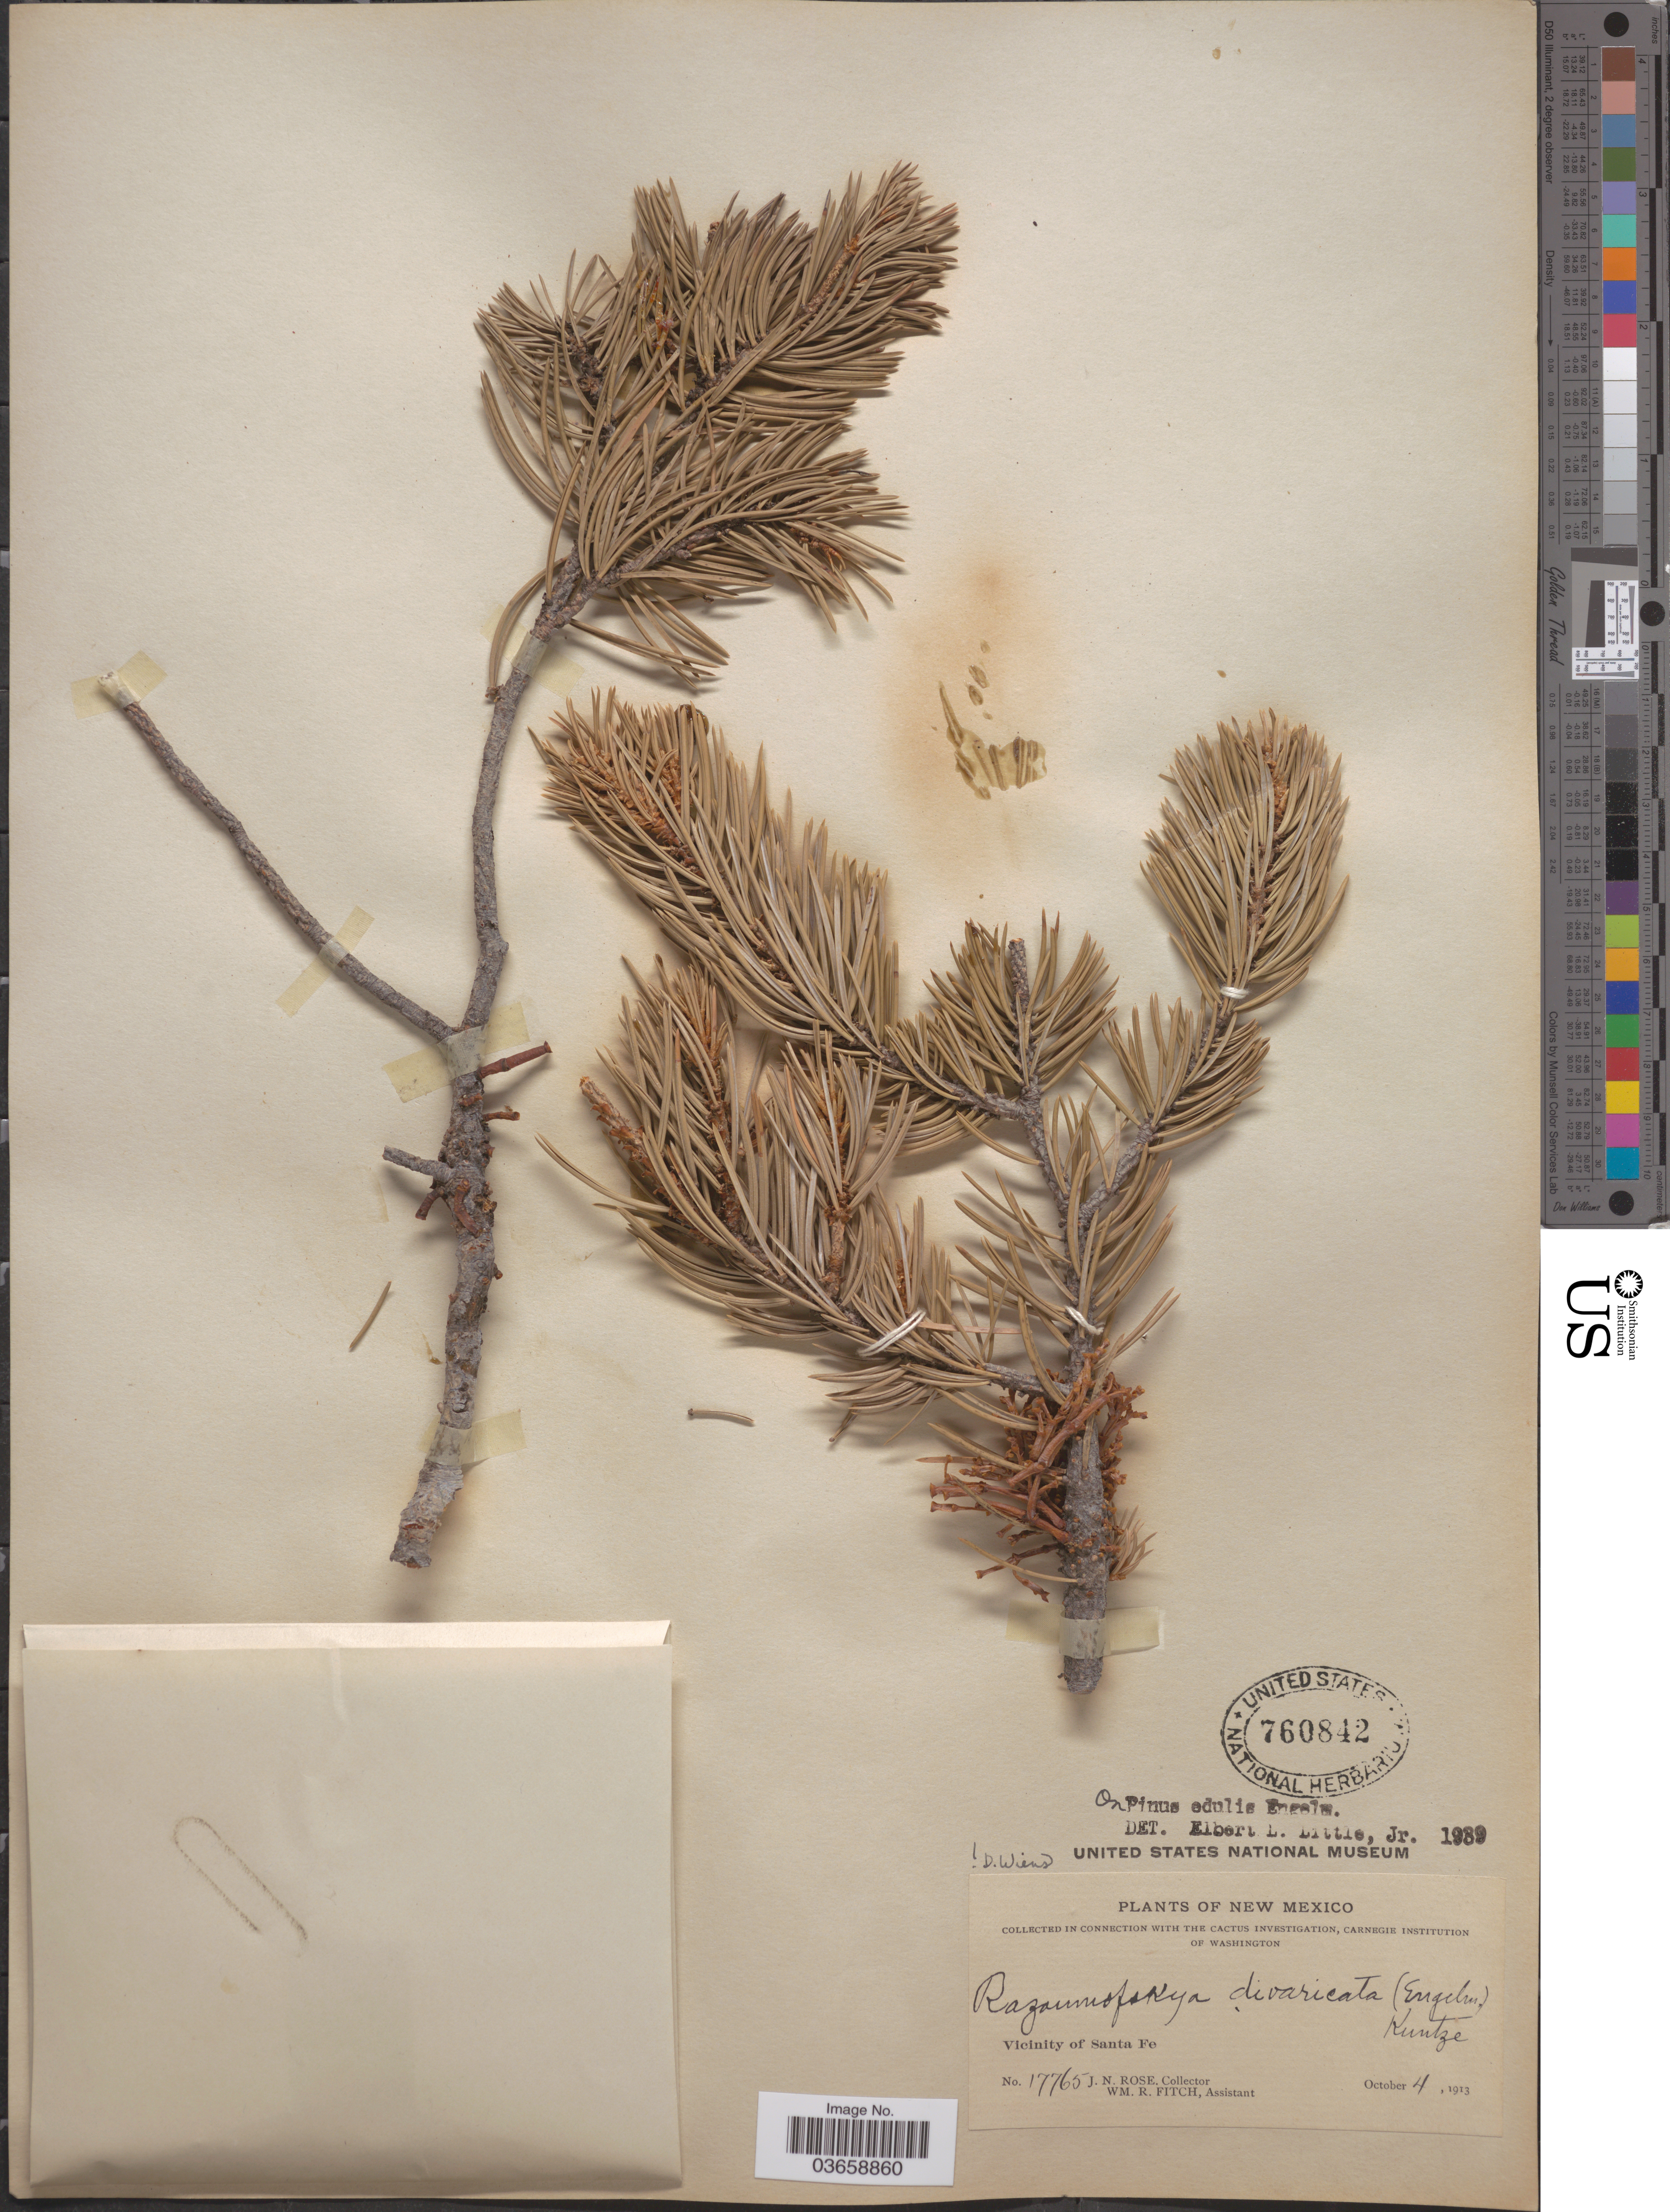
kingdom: Plantae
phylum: Tracheophyta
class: Magnoliopsida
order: Santalales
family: Viscaceae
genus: Arceuthobium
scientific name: Arceuthobium campylopodum f. divaricatum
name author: (Engelm.) L.S. Gill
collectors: J. N. Rose & W. R. Fitch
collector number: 17765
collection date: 1913-10-04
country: United States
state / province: New Mexico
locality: Vicinity of Santa Fe.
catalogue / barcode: US 760842